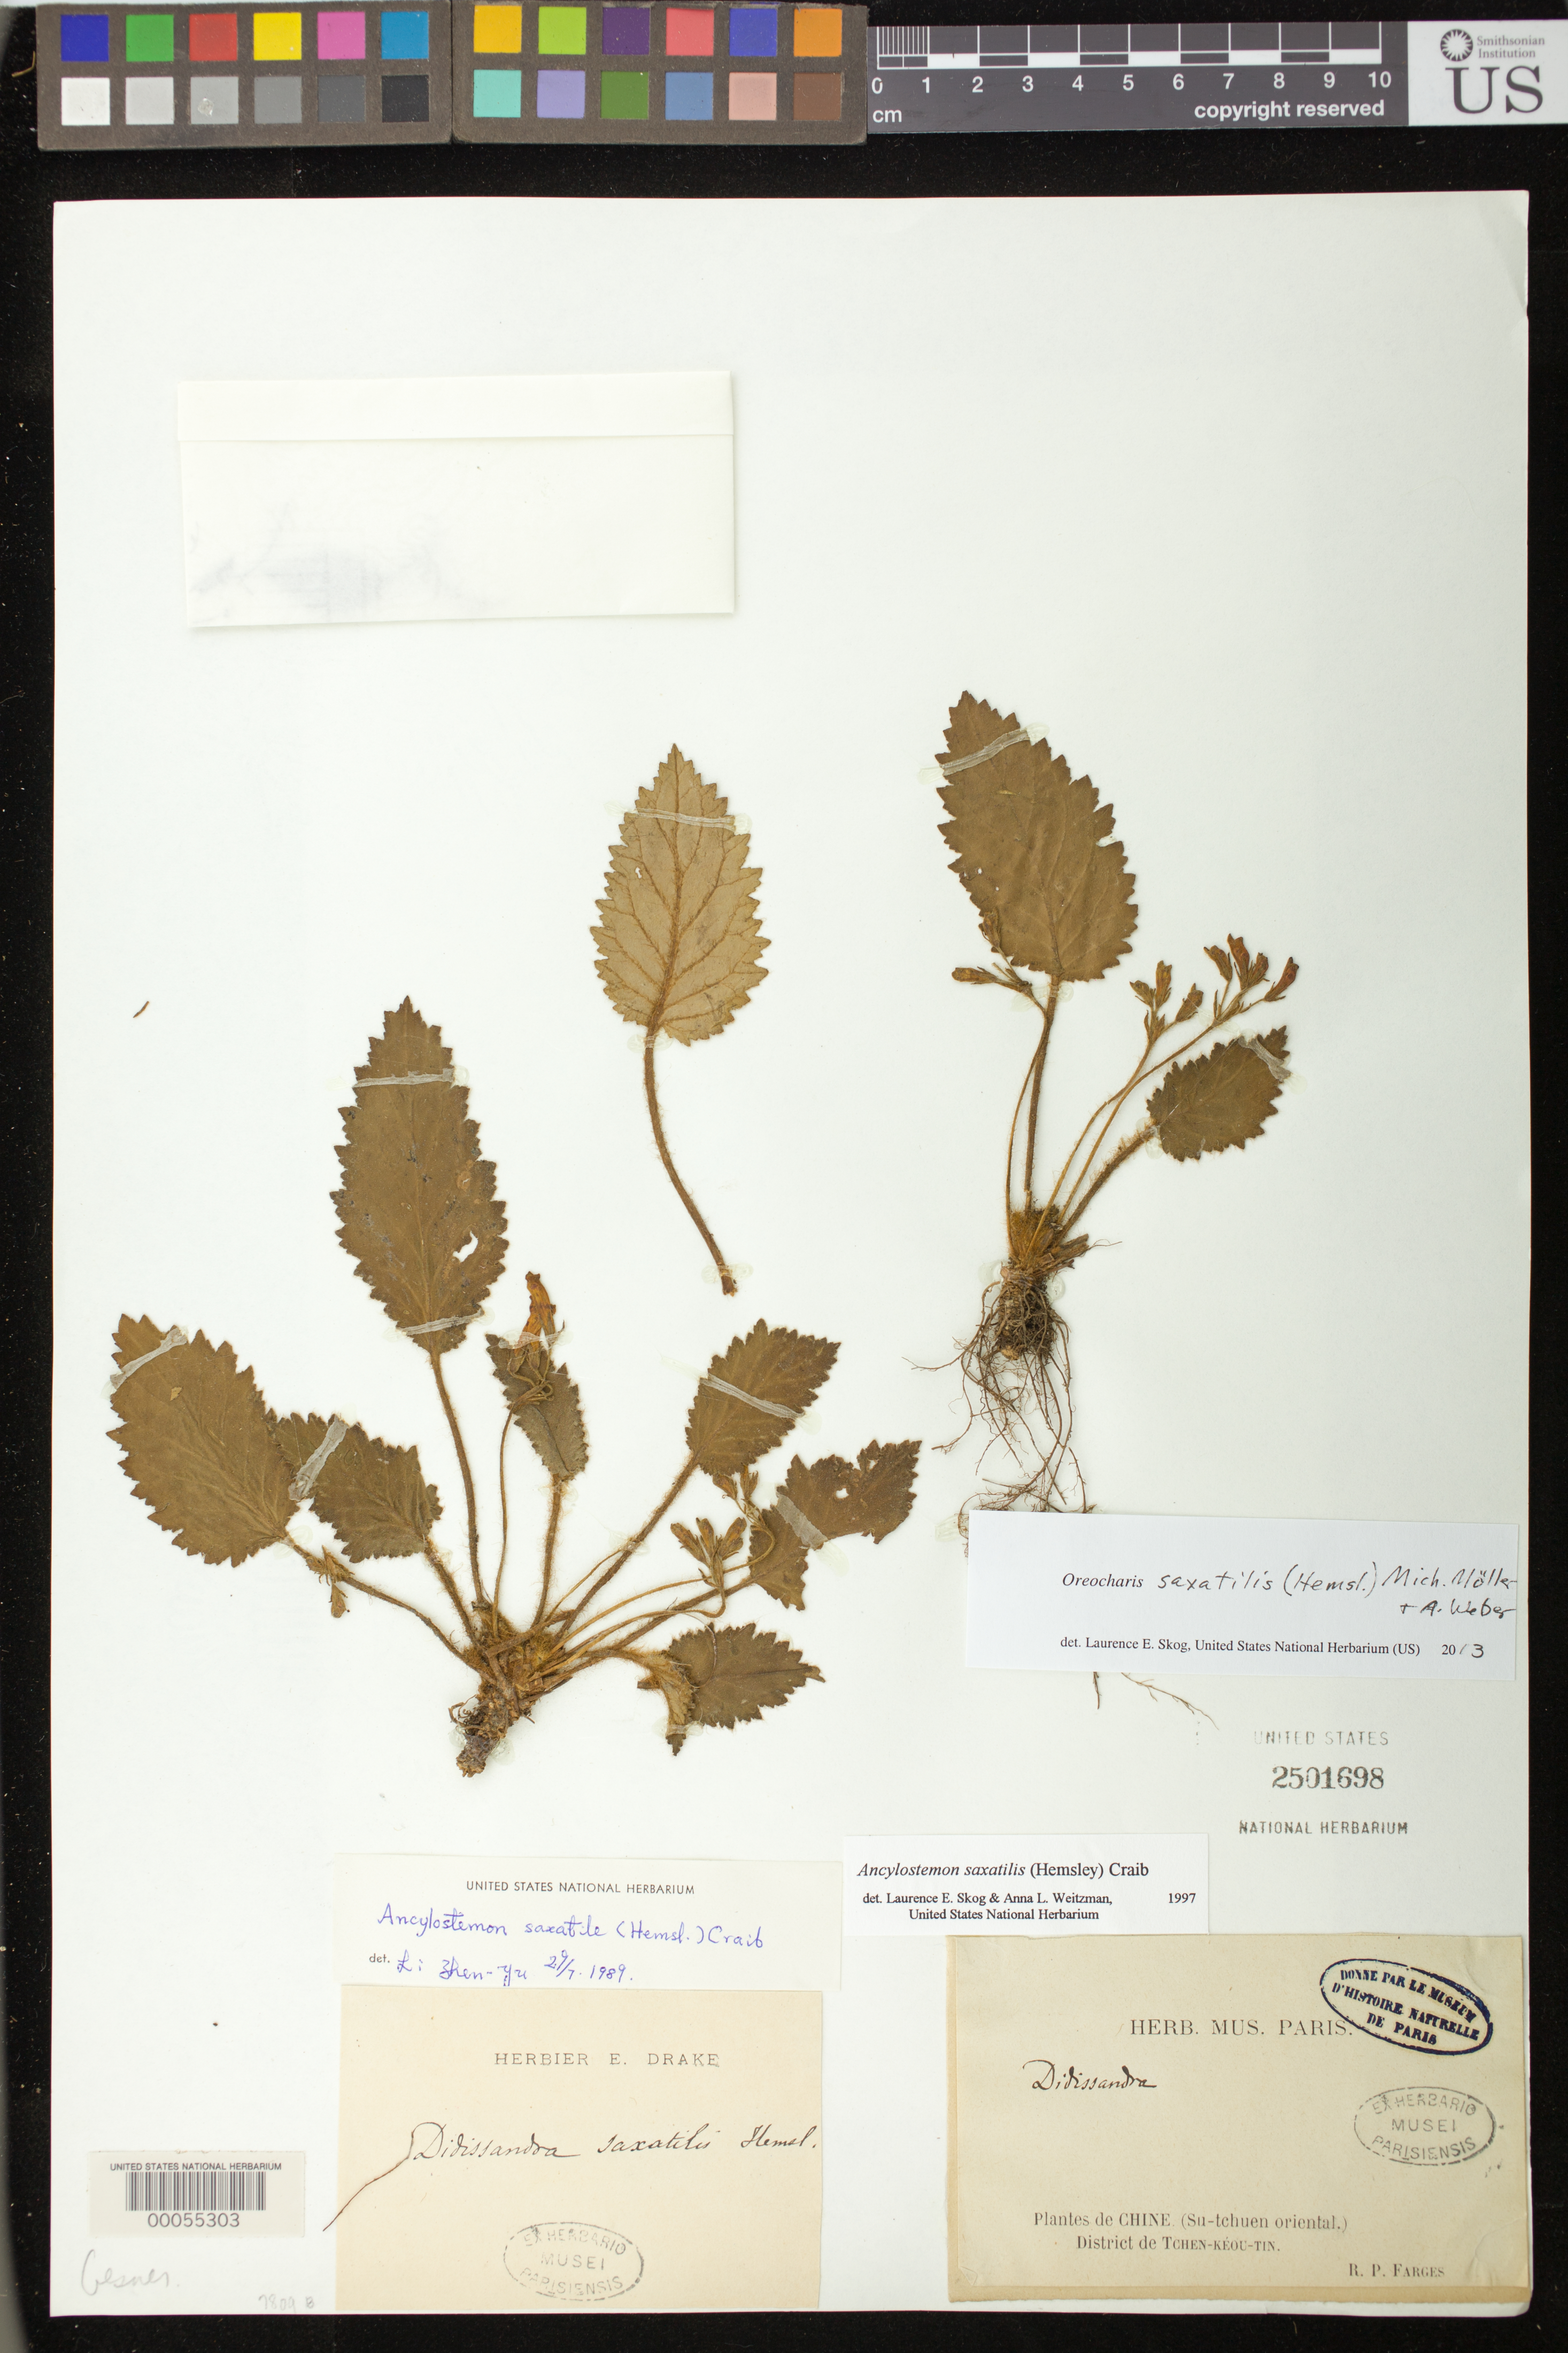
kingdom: Plantae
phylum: Tracheophyta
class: Magnoliopsida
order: Lamiales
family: Gesneriaceae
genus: Oreocharis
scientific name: Oreocharis saxatilis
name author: (Hemsl.) Mich. Möller & A. Weber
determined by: Skog, Laurence E.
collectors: R. Farges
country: China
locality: Tchen-keou-tin dist., Plantes de chine (su-tchuen oriental)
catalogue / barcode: US 2501698